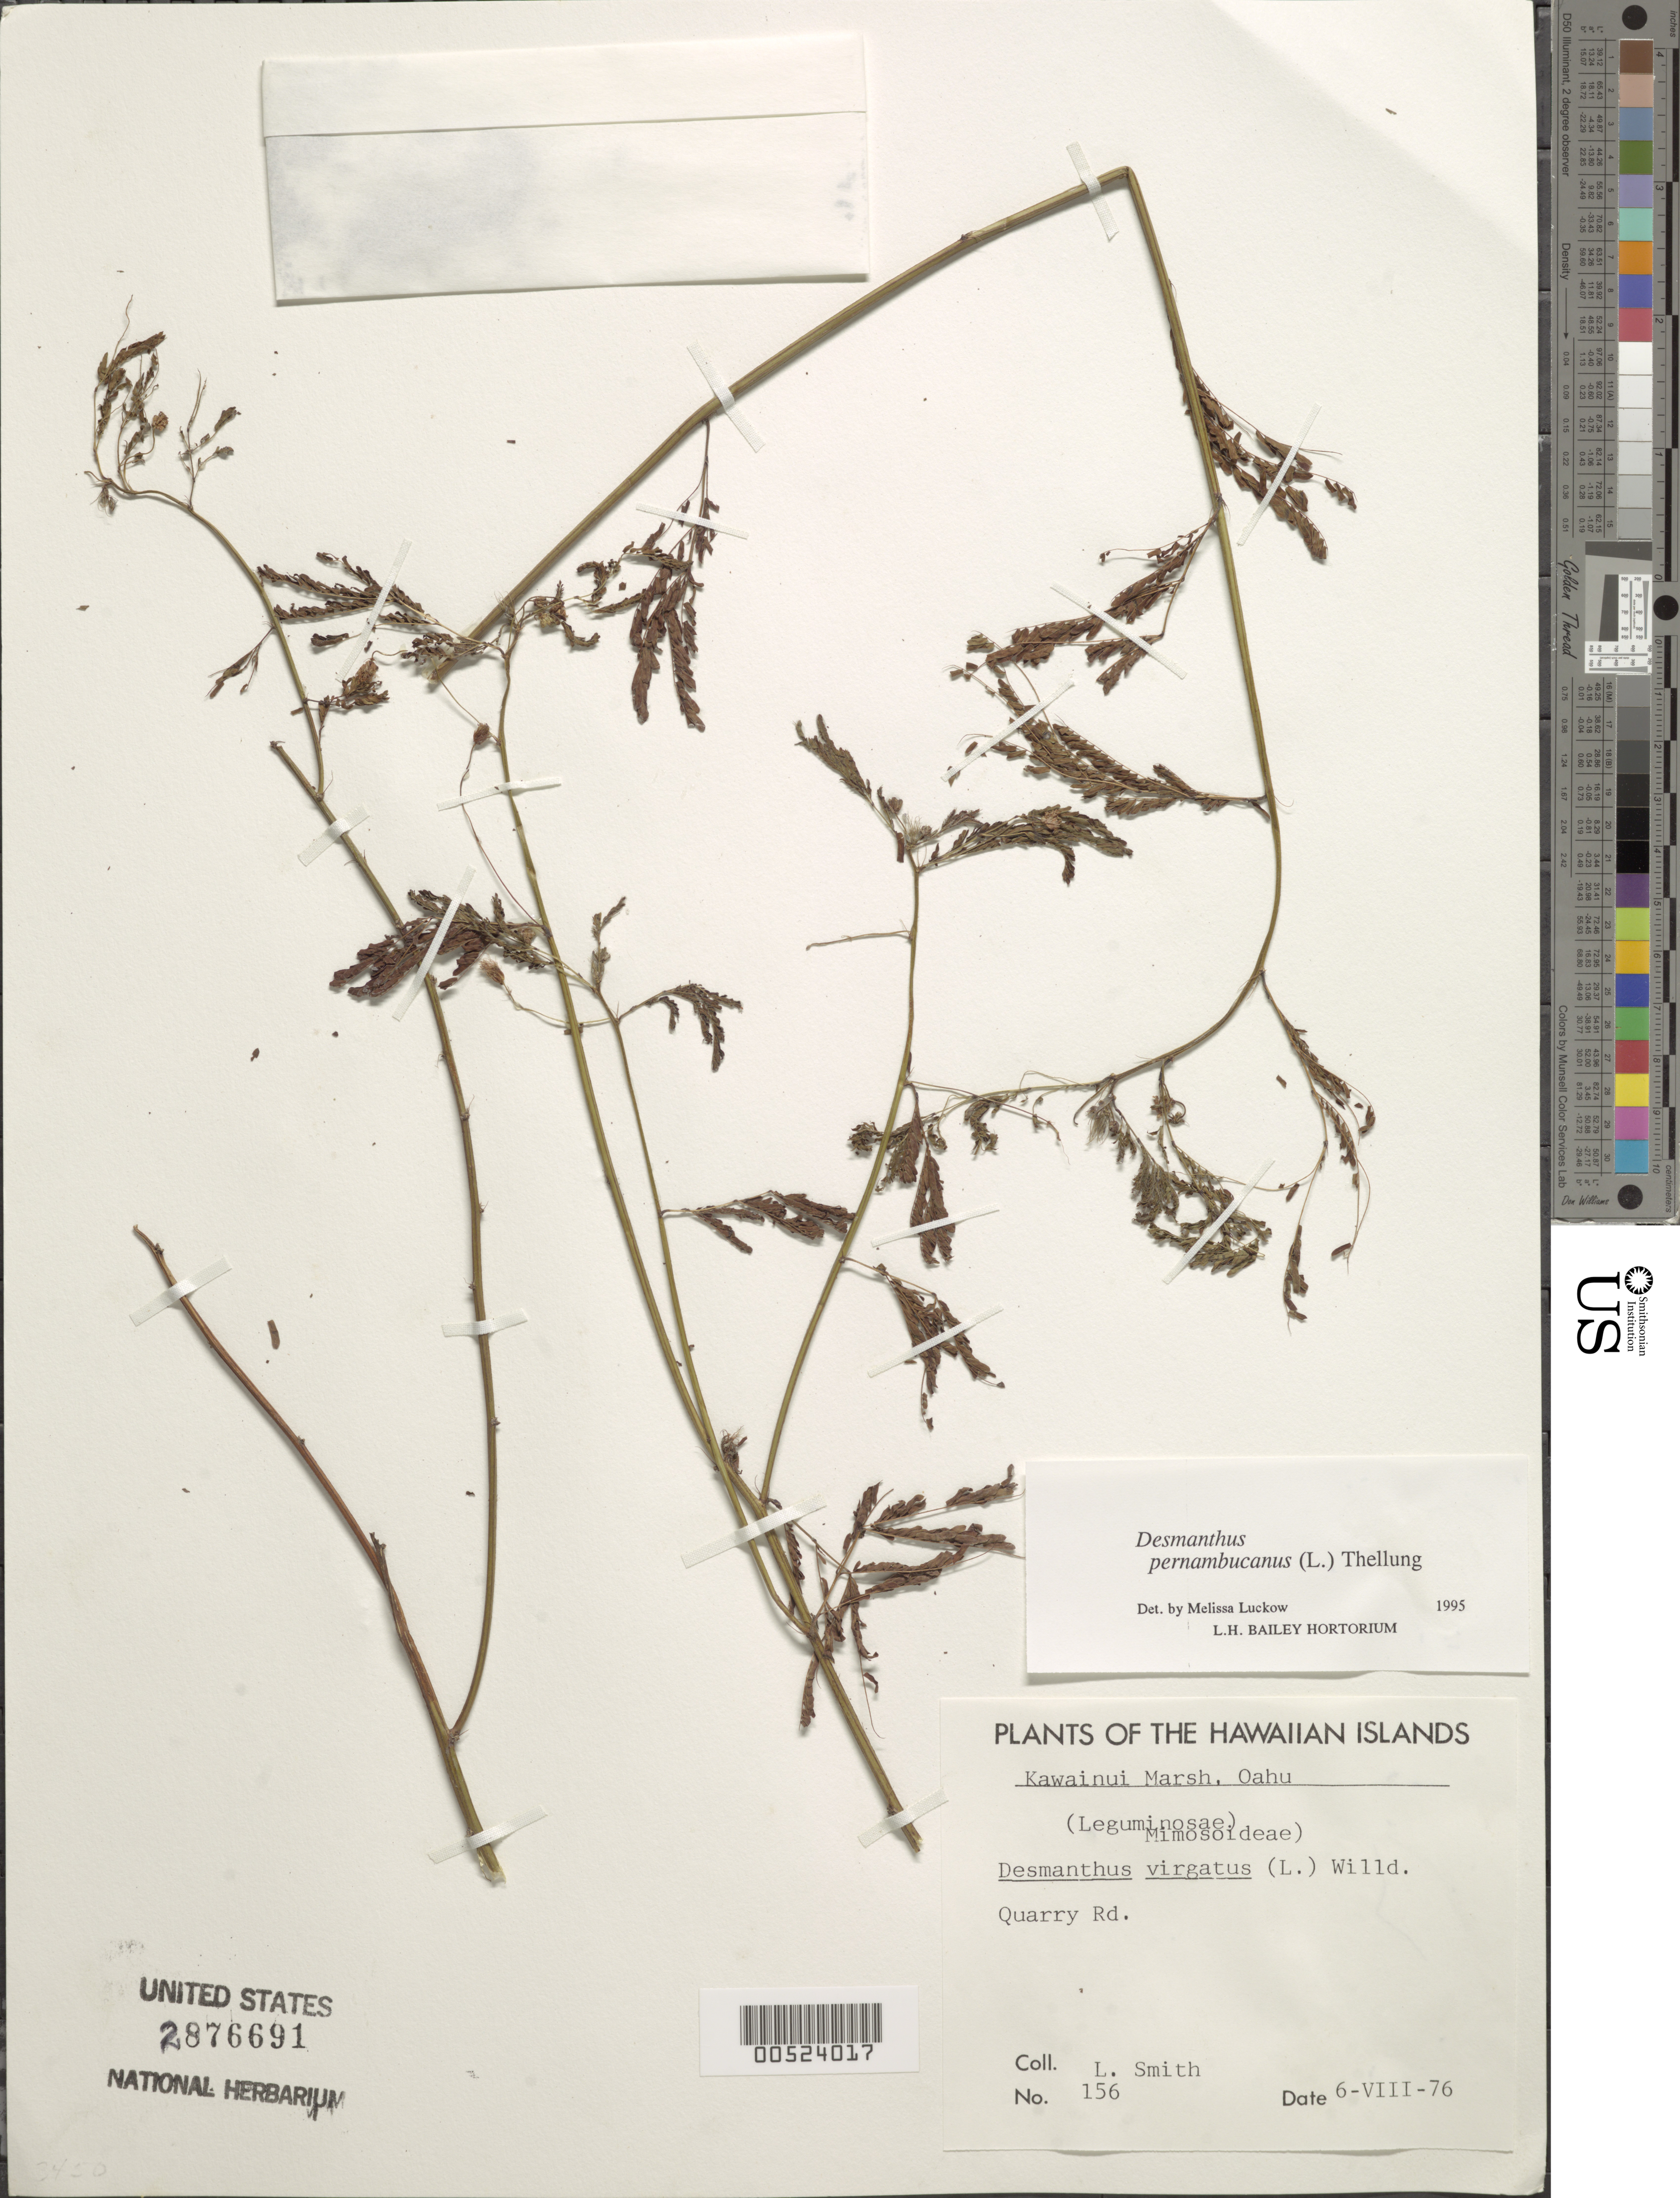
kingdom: Plantae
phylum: Tracheophyta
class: Magnoliopsida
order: Fabales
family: Fabaceae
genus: Desmanthus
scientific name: Desmanthus pernambucanus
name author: (L.) Thell.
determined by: Luckow, M. A.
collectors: L. Smith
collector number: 156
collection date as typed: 6 Aug 1976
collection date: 1976-08-06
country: United States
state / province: Hawaii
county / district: Honolulu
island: Oahu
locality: Kawainui Marsh, Quarry Rd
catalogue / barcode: US 2876691